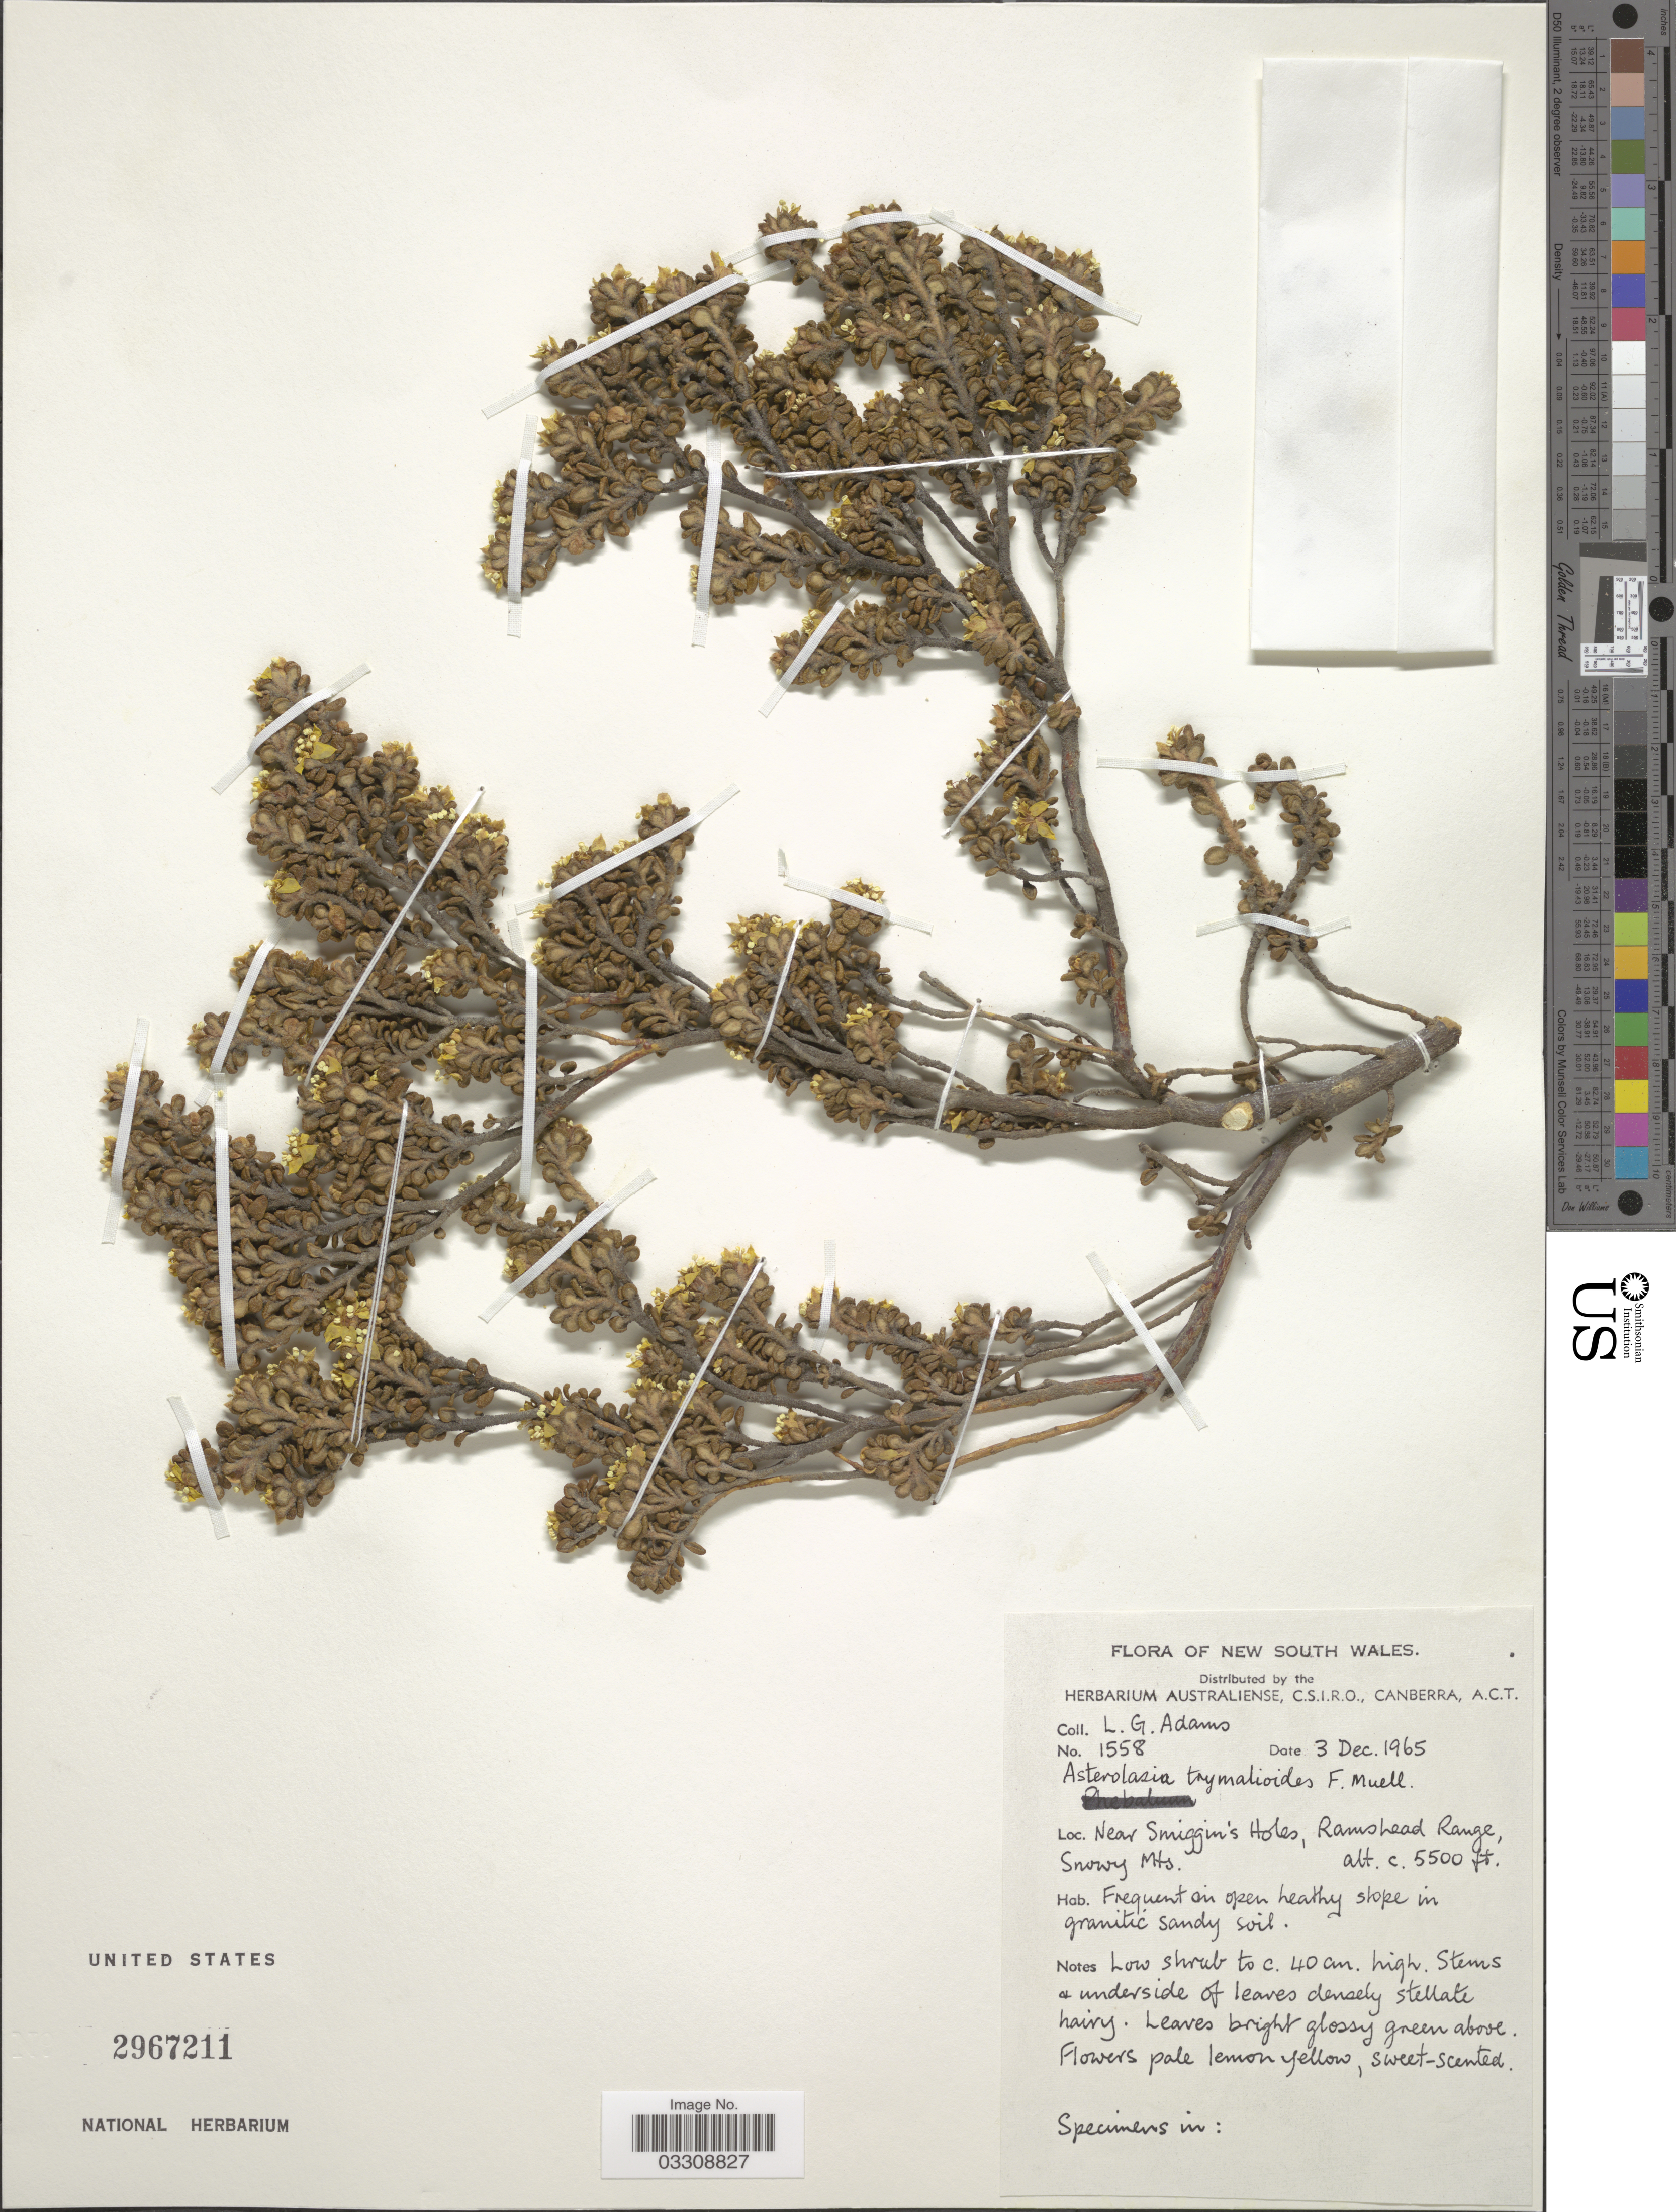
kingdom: Plantae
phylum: Tracheophyta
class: Magnoliopsida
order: Sapindales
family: Rutaceae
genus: Asterolasia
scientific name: Asterolasia trymalioides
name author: F. Muell.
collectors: L. G. Adams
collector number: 1558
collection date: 1965-12-03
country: Australia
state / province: New South Wales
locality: Near Smiggin's Holes, Ramshead Range, Snowy Mts.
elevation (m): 1676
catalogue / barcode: US 2967211